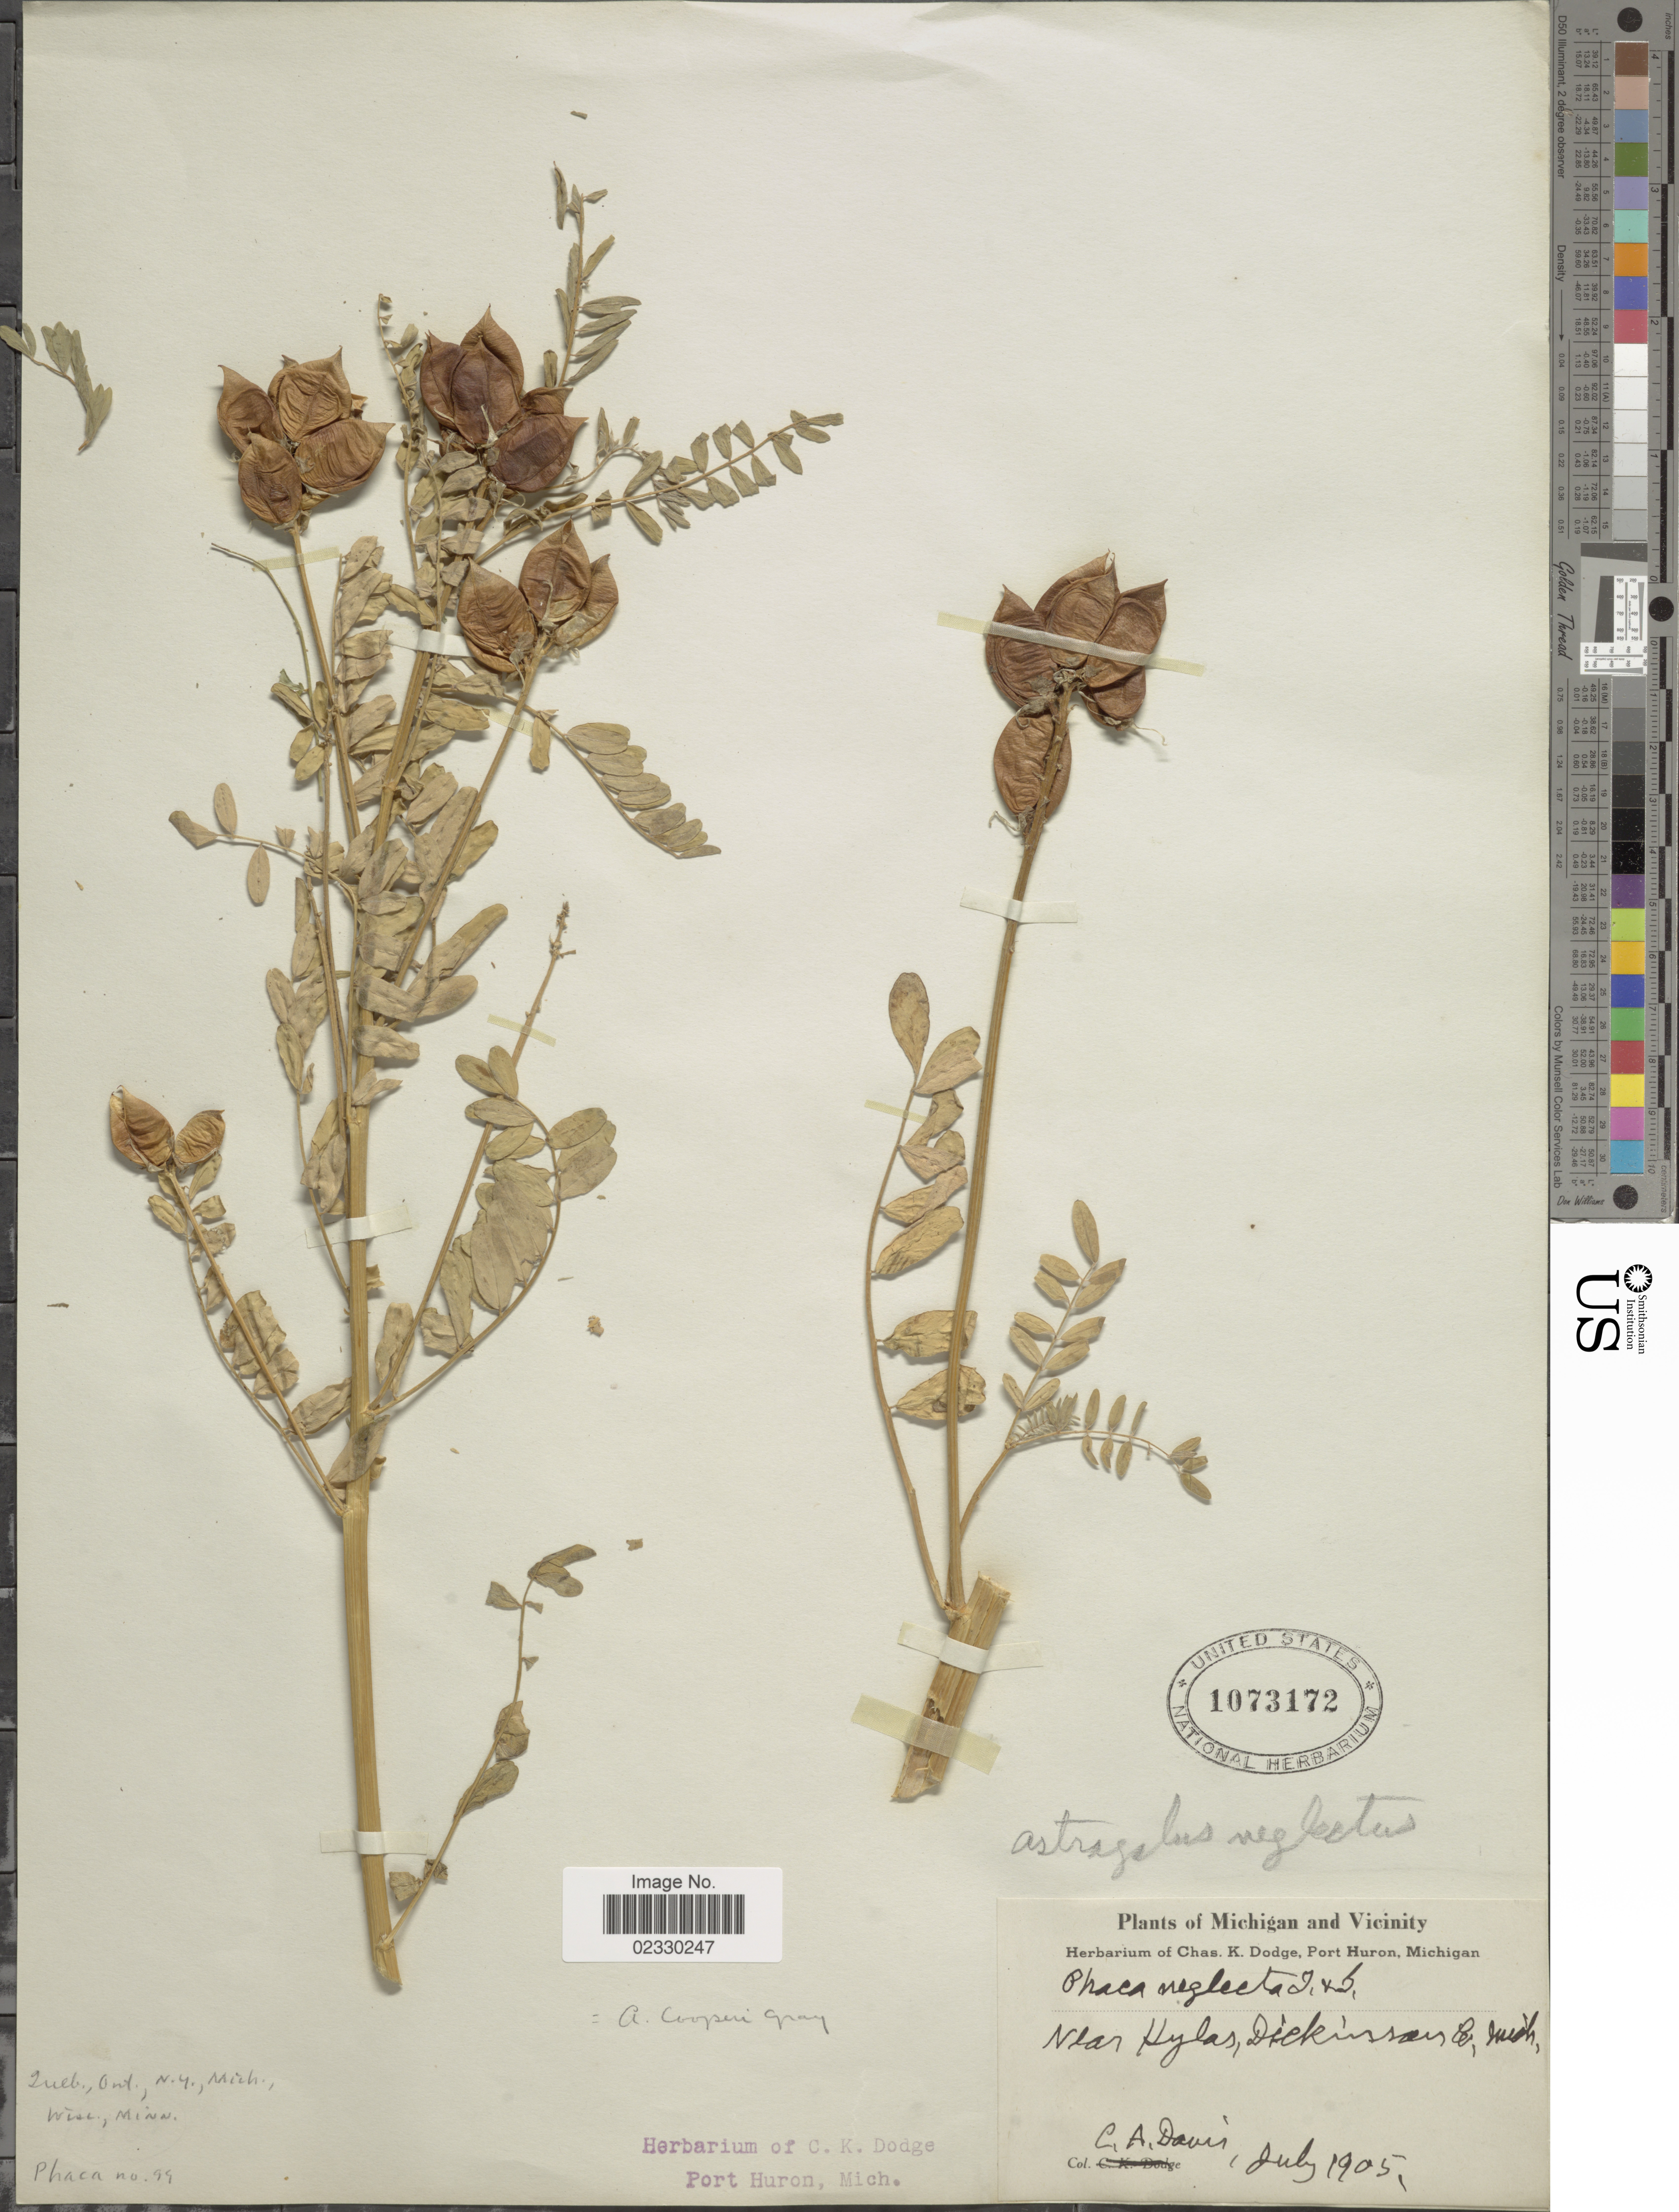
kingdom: Plantae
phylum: Tracheophyta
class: Magnoliopsida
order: Fabales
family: Fabaceae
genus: Astragalus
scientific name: Astragalus cooperi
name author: A. Gray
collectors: C. Davis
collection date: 1905-07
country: United States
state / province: Michigan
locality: Michigan and Vicinity, Near Hylas, Dickinson Co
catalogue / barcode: US 1073172